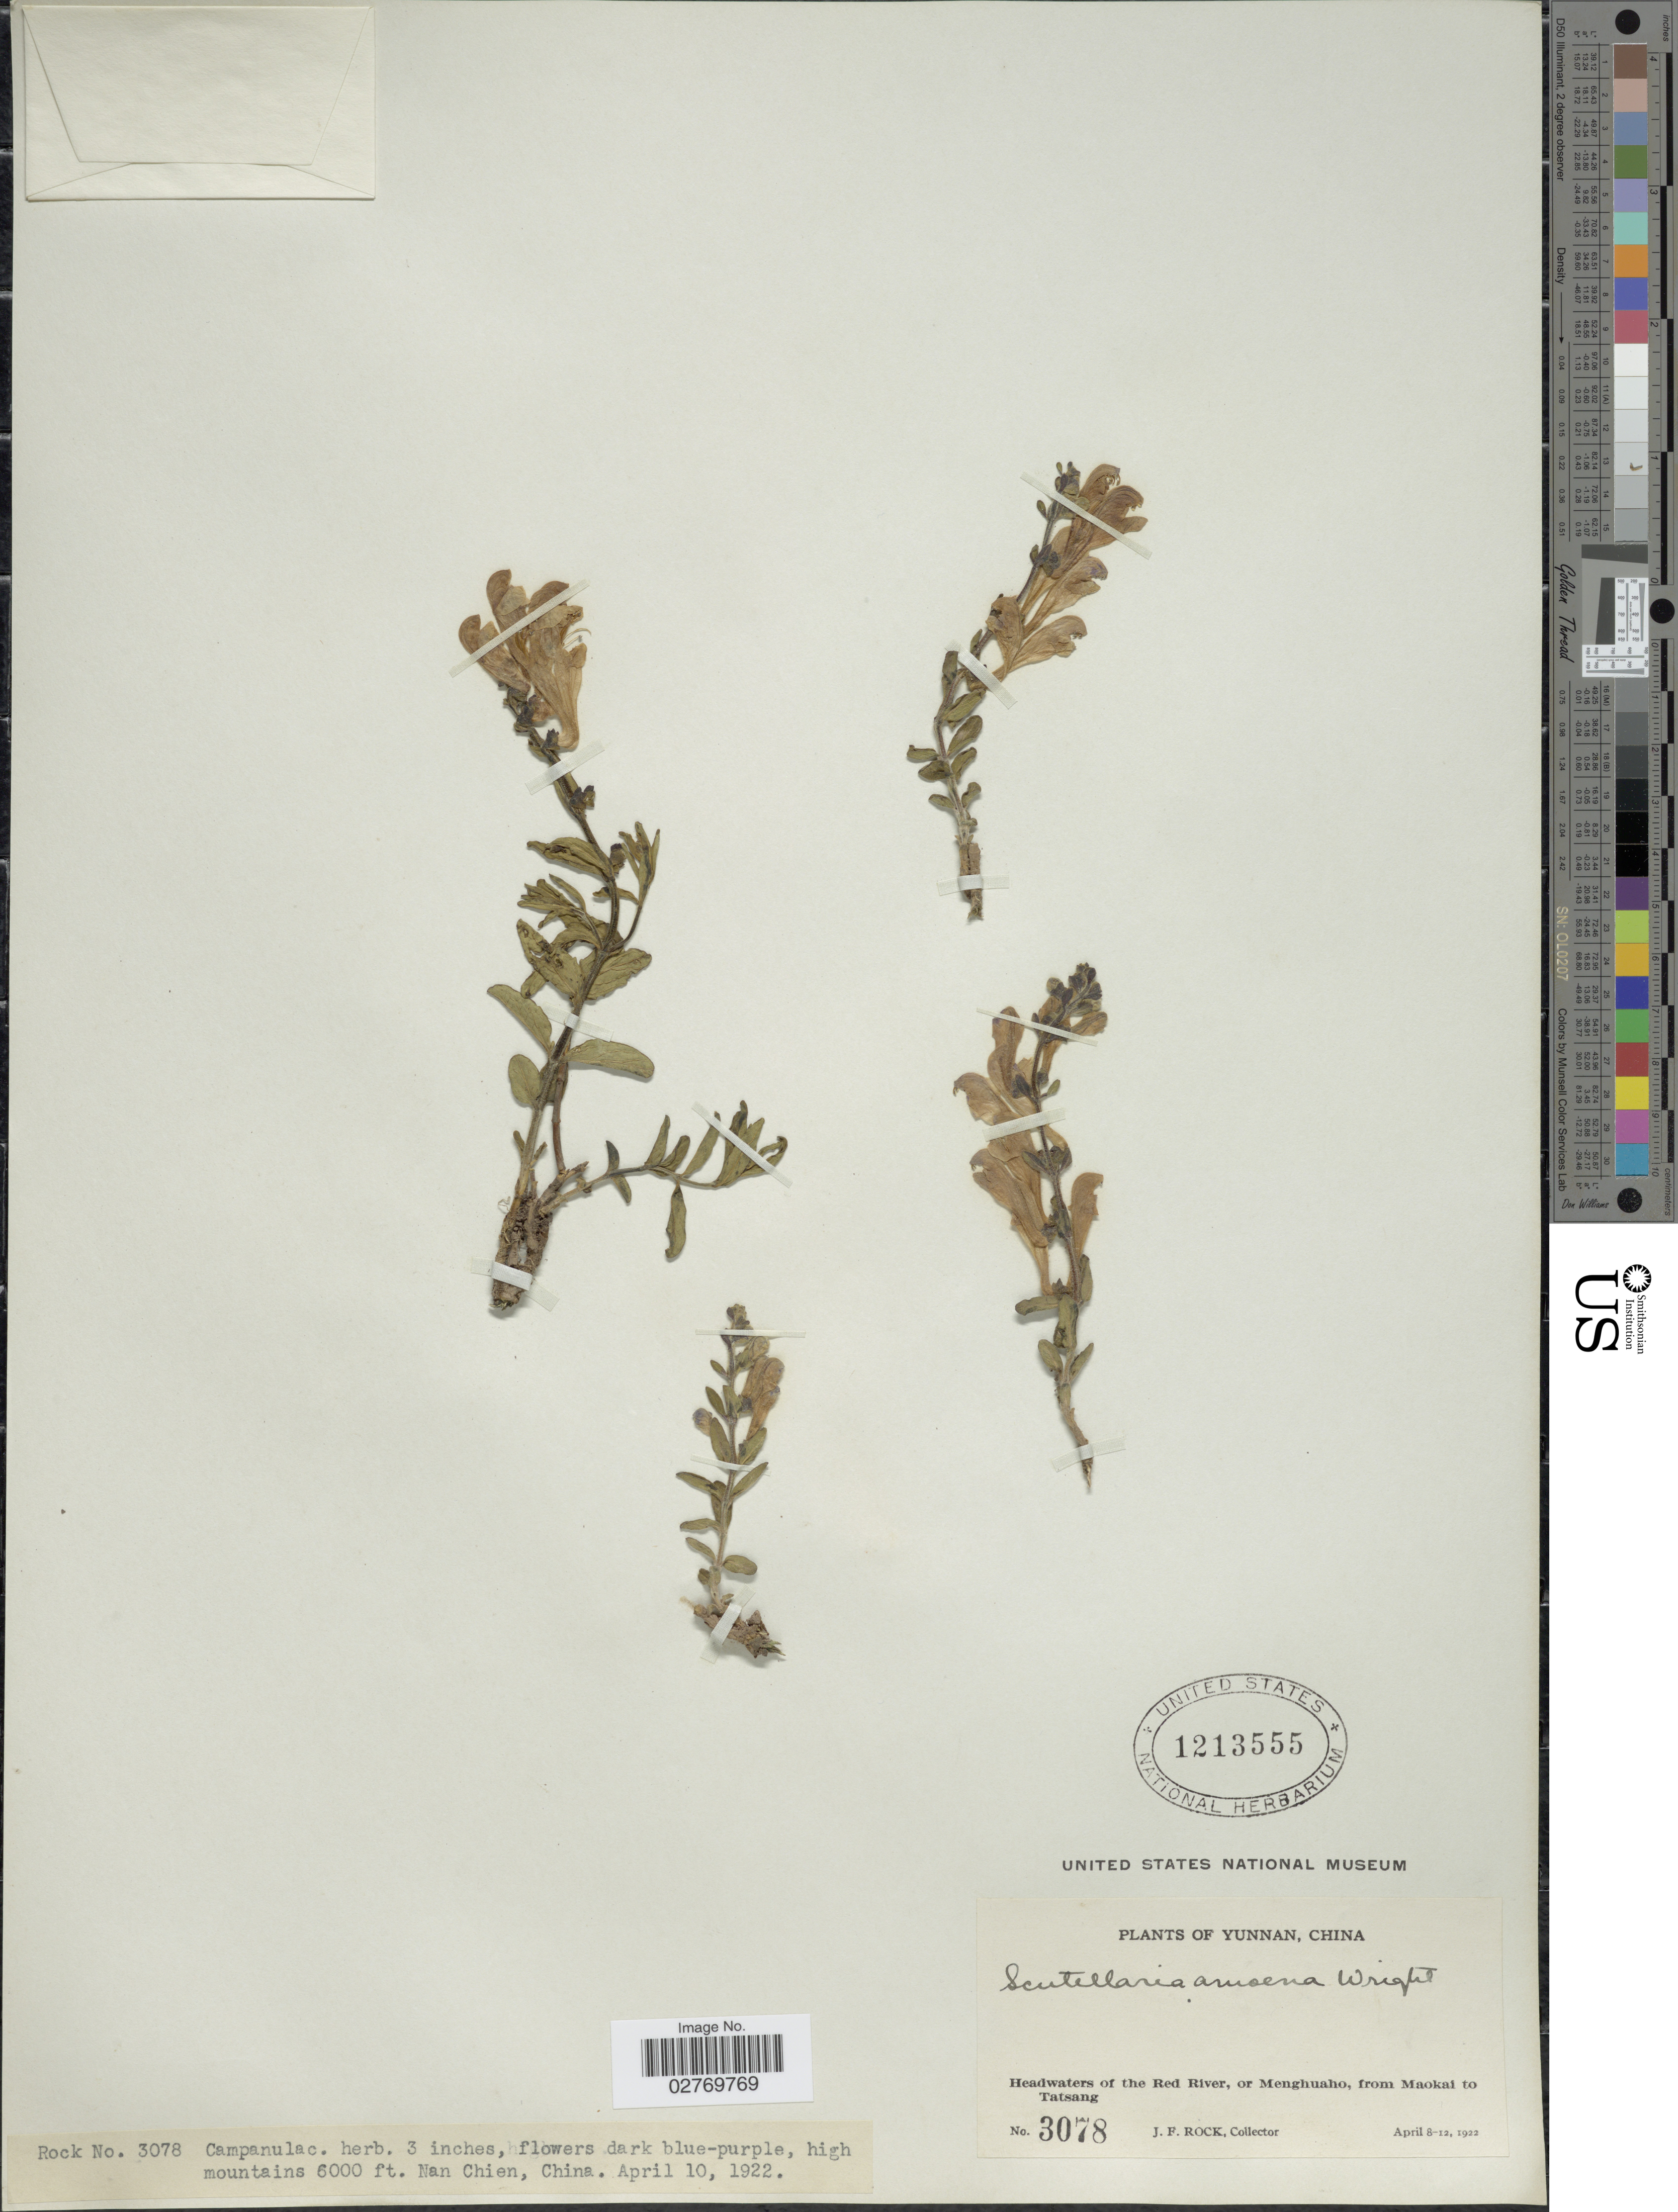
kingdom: Plantae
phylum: Tracheophyta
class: Magnoliopsida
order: Lamiales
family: Lamiaceae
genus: Scutellaria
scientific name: Scutellaria amoena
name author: C.H. Wright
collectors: J. Rock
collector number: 3078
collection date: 1922-04-10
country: China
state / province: Yunnan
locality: Headwaters of the Red River, or Menghuaho, from Maokai to Tatsang. Nan Chien.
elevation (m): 1829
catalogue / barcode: US 1213555